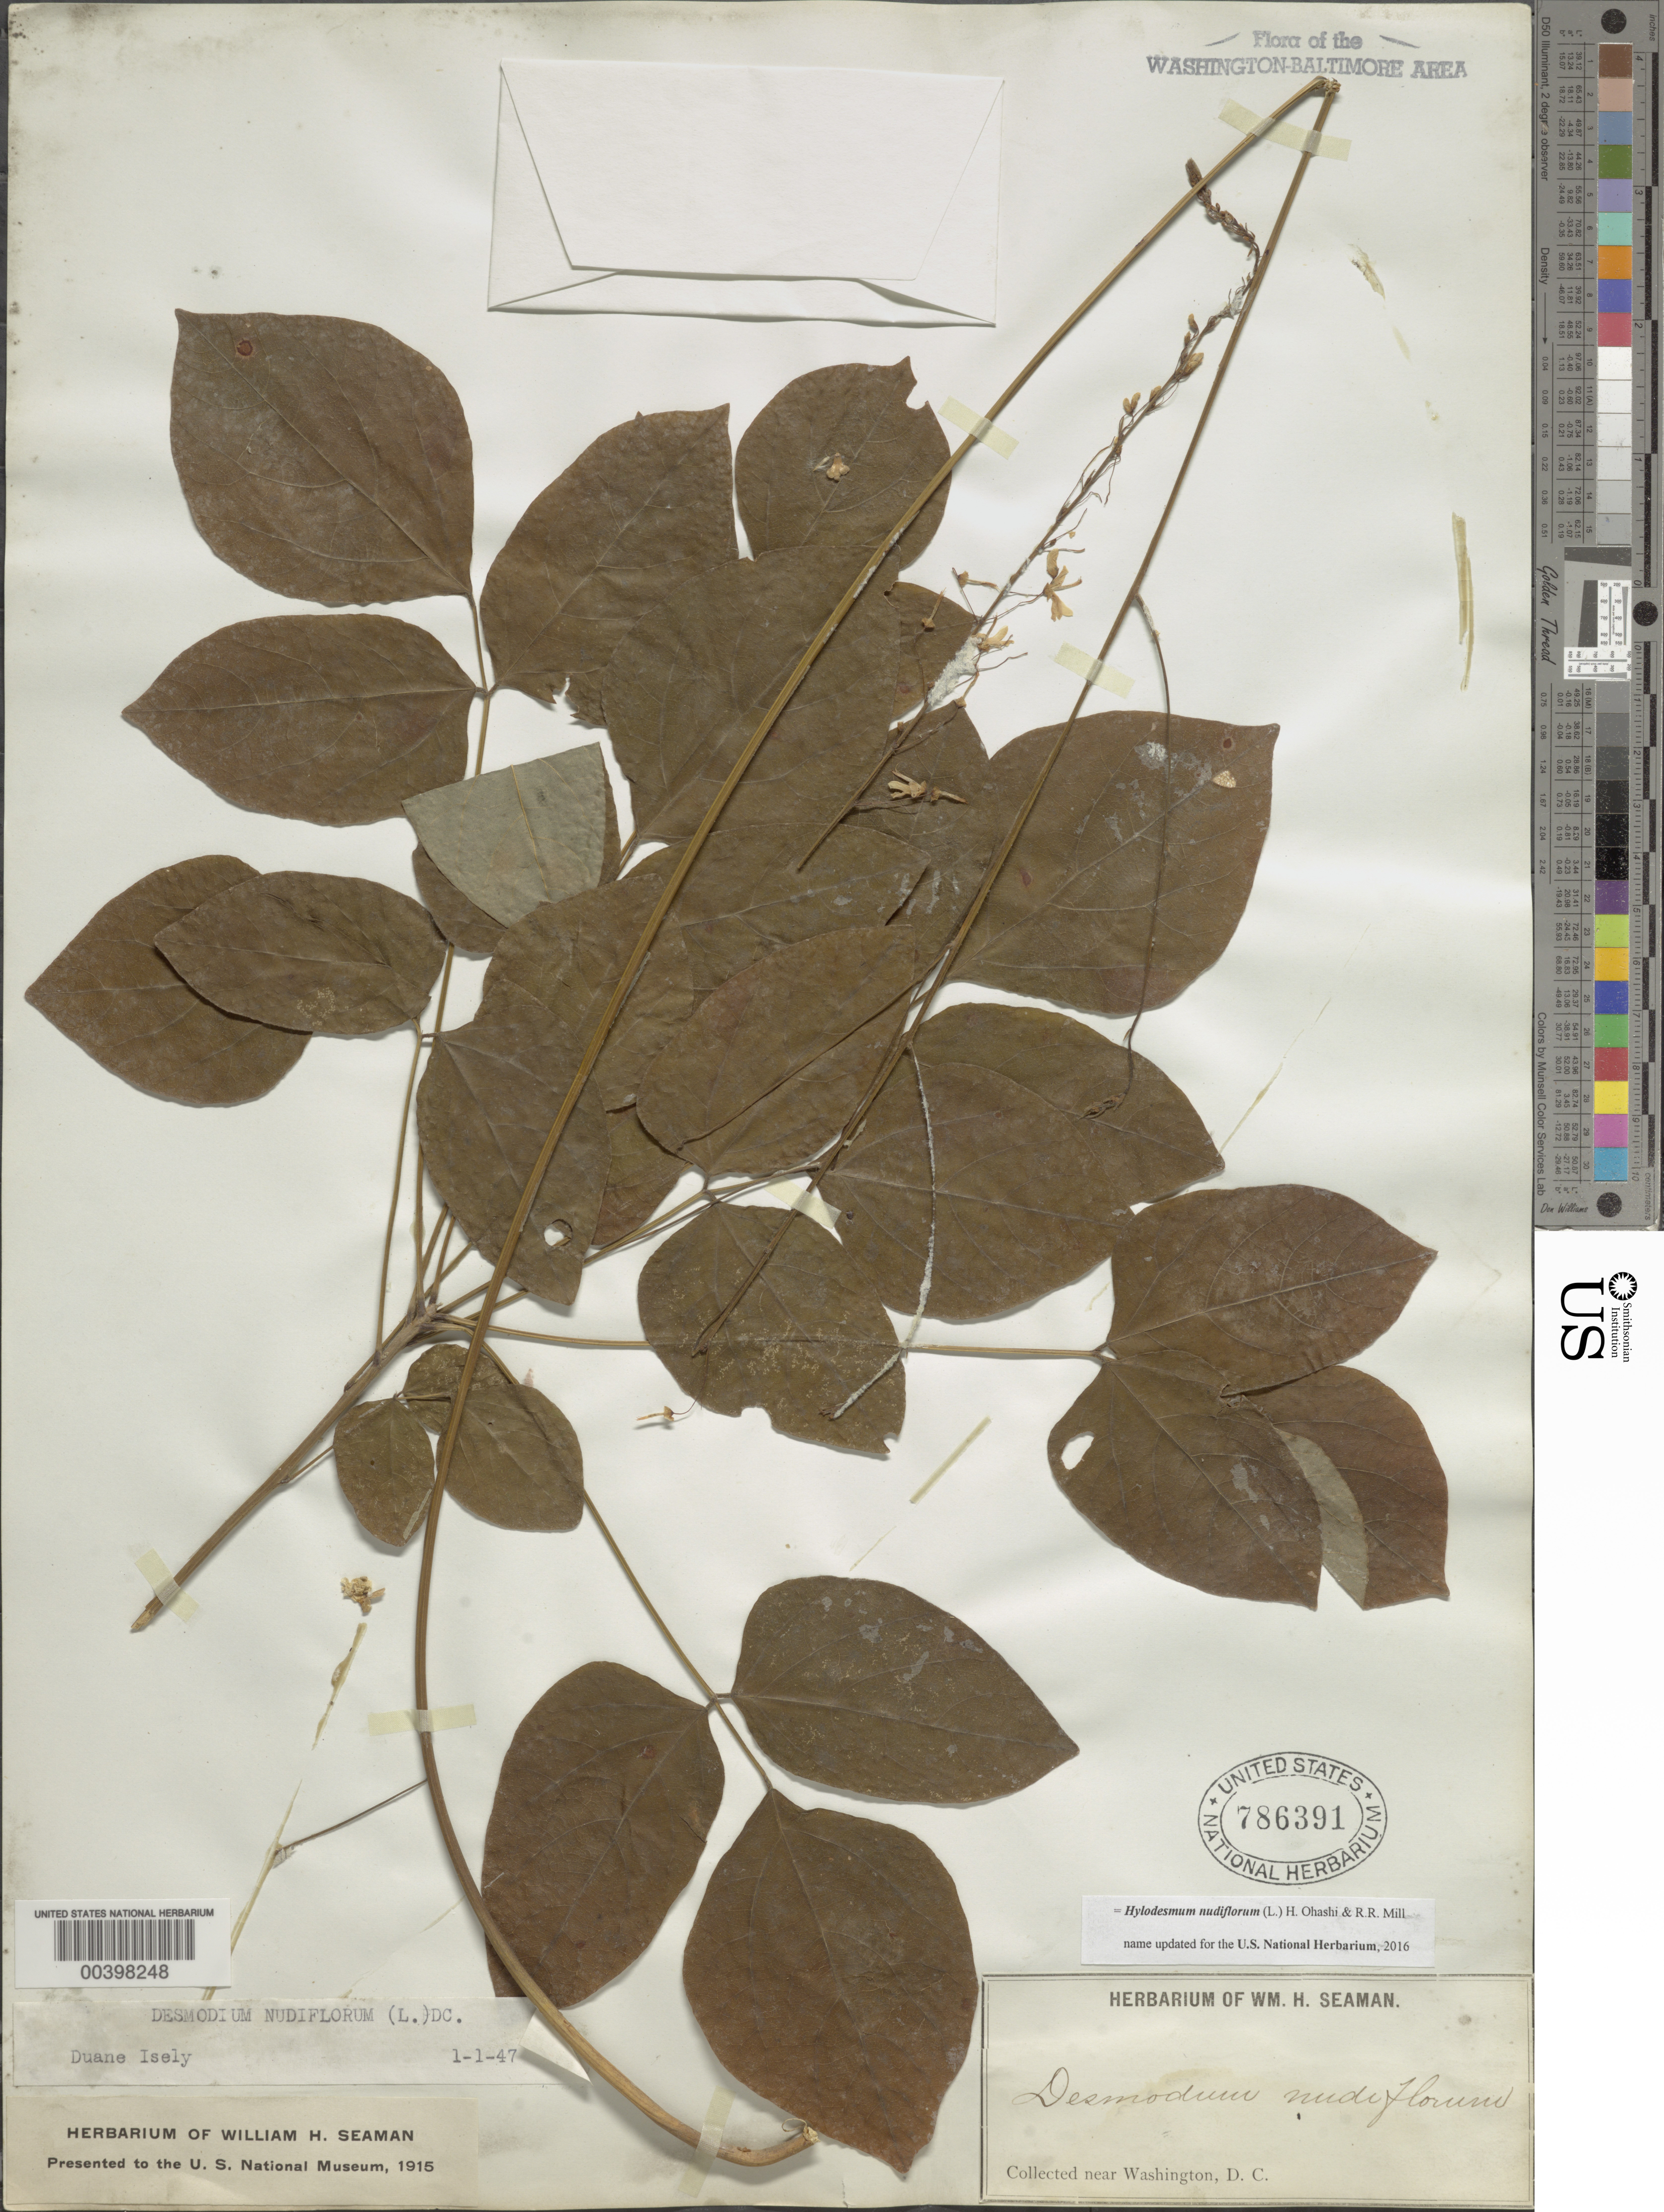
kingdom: Plantae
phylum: Tracheophyta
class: Magnoliopsida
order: Fabales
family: Fabaceae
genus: Hylodesmum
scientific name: Hylodesmum nudiflorum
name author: (L.) H. Ohashi & R.R. Mill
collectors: W. Seaman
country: United States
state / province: District of Columbia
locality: Washington DC area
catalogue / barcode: US 786391